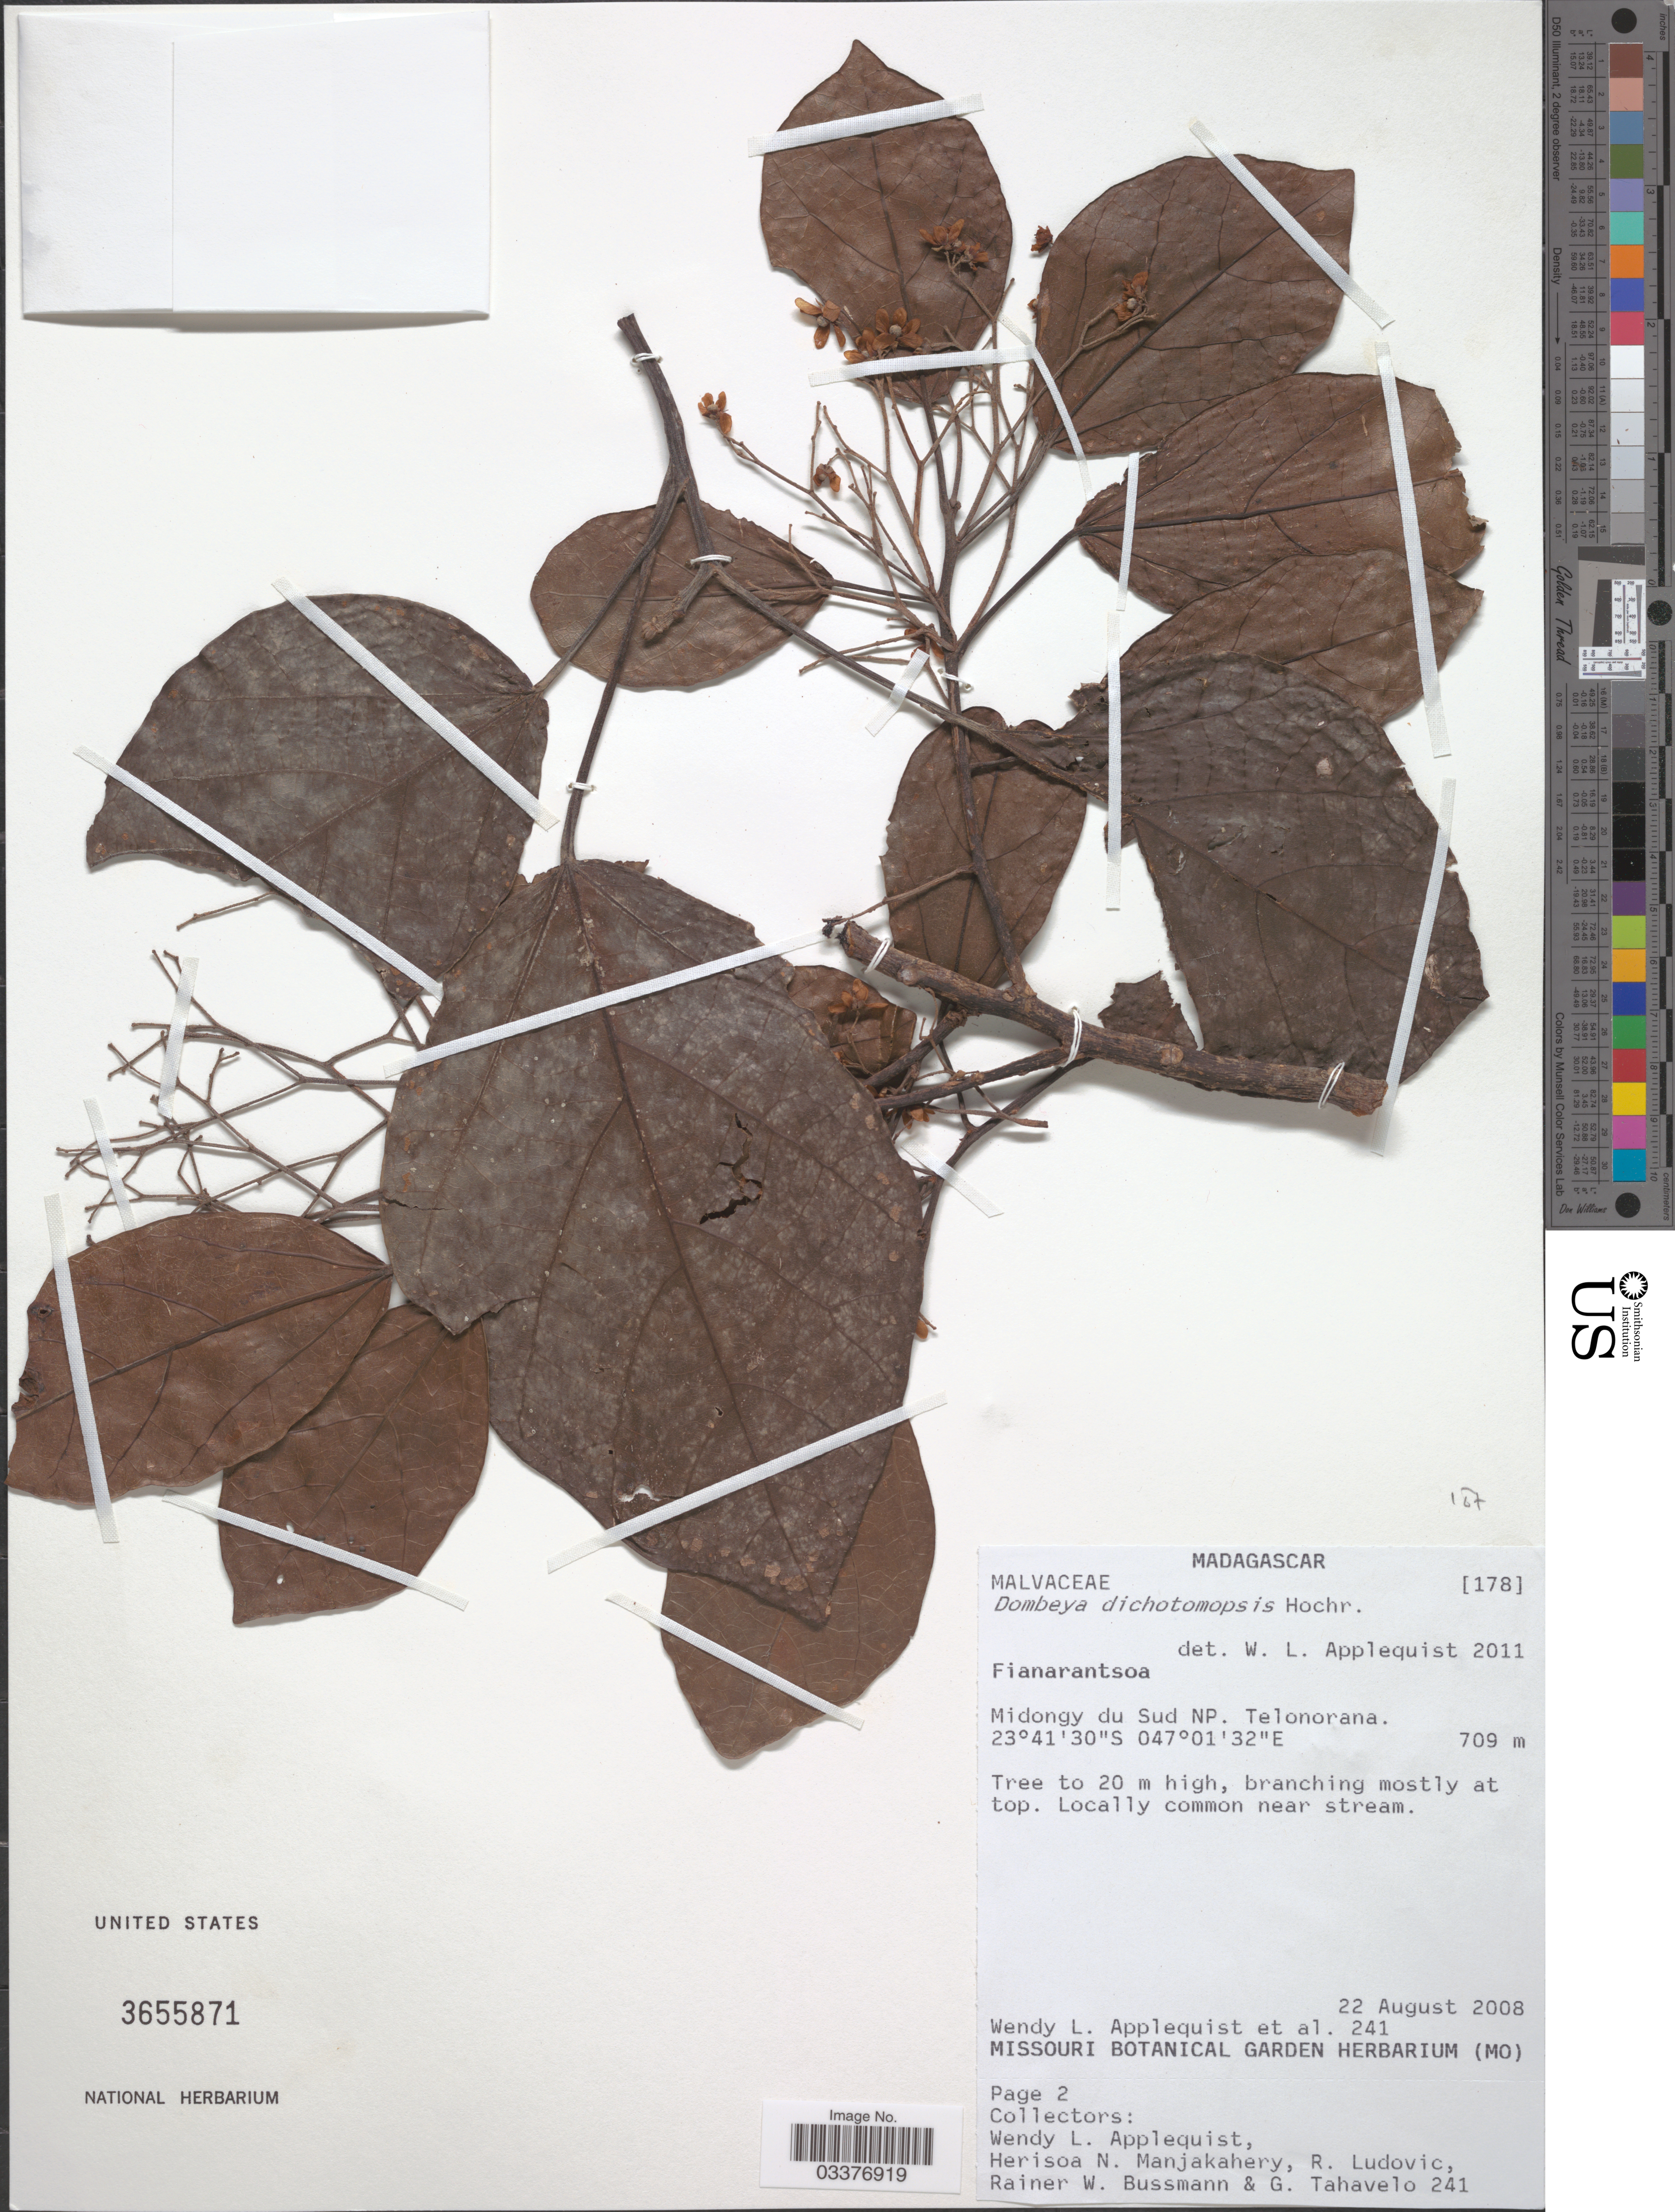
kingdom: Plantae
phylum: Tracheophyta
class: Magnoliopsida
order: Malvales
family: Malvaceae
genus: Dombeya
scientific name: Dombeya dichotomopsis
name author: Hochr.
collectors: W. Applequist, H. N. Manjakahery, R. Ludovic, R. W. Bussmann & G. Tahavelo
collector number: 241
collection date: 2008-08-22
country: Madagascar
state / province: Atsimo-Atsinanana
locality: Midongy du Sud. Telonorana.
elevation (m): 709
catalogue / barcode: US 3655871